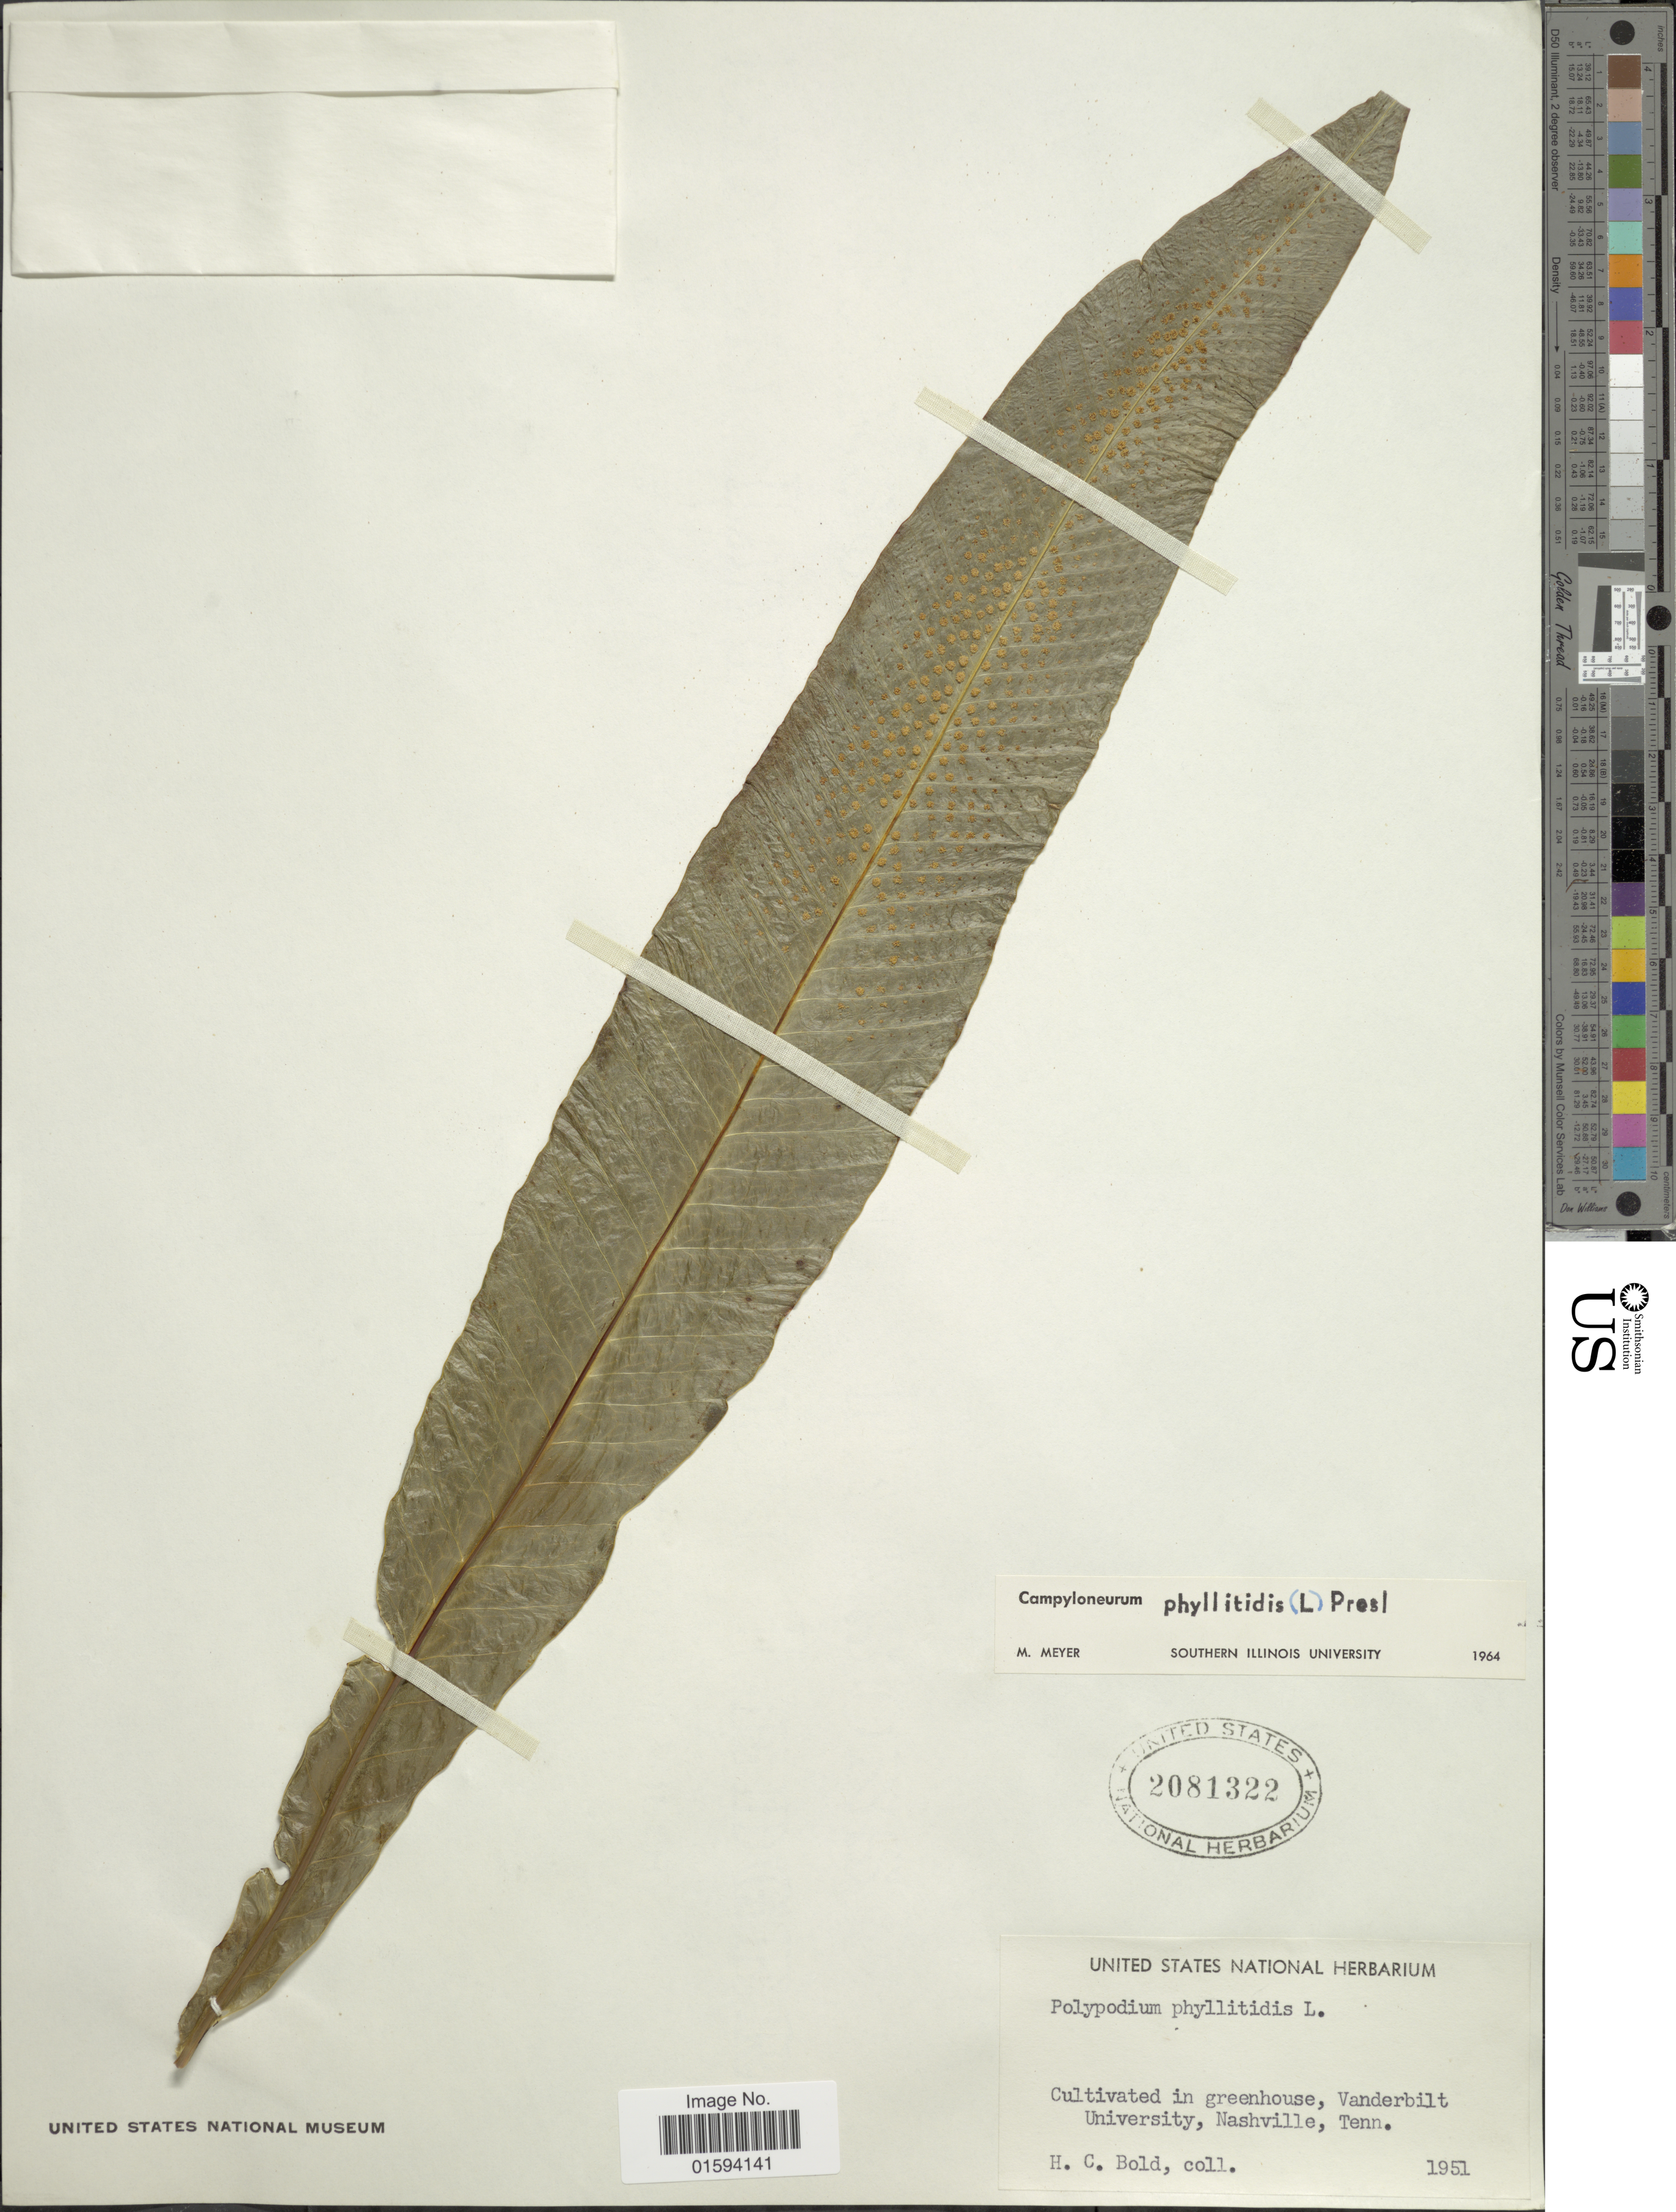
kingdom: Plantae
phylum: Tracheophyta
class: Polypodiopsida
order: Polypodiales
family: Polypodiaceae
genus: Polypodium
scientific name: Polypodium phyllitidis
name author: L.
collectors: H. Bold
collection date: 1951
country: United States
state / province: Tennessee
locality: In Greenhouse, Vanderbilt, University, Nashville, Tenn.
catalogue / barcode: US 2081322